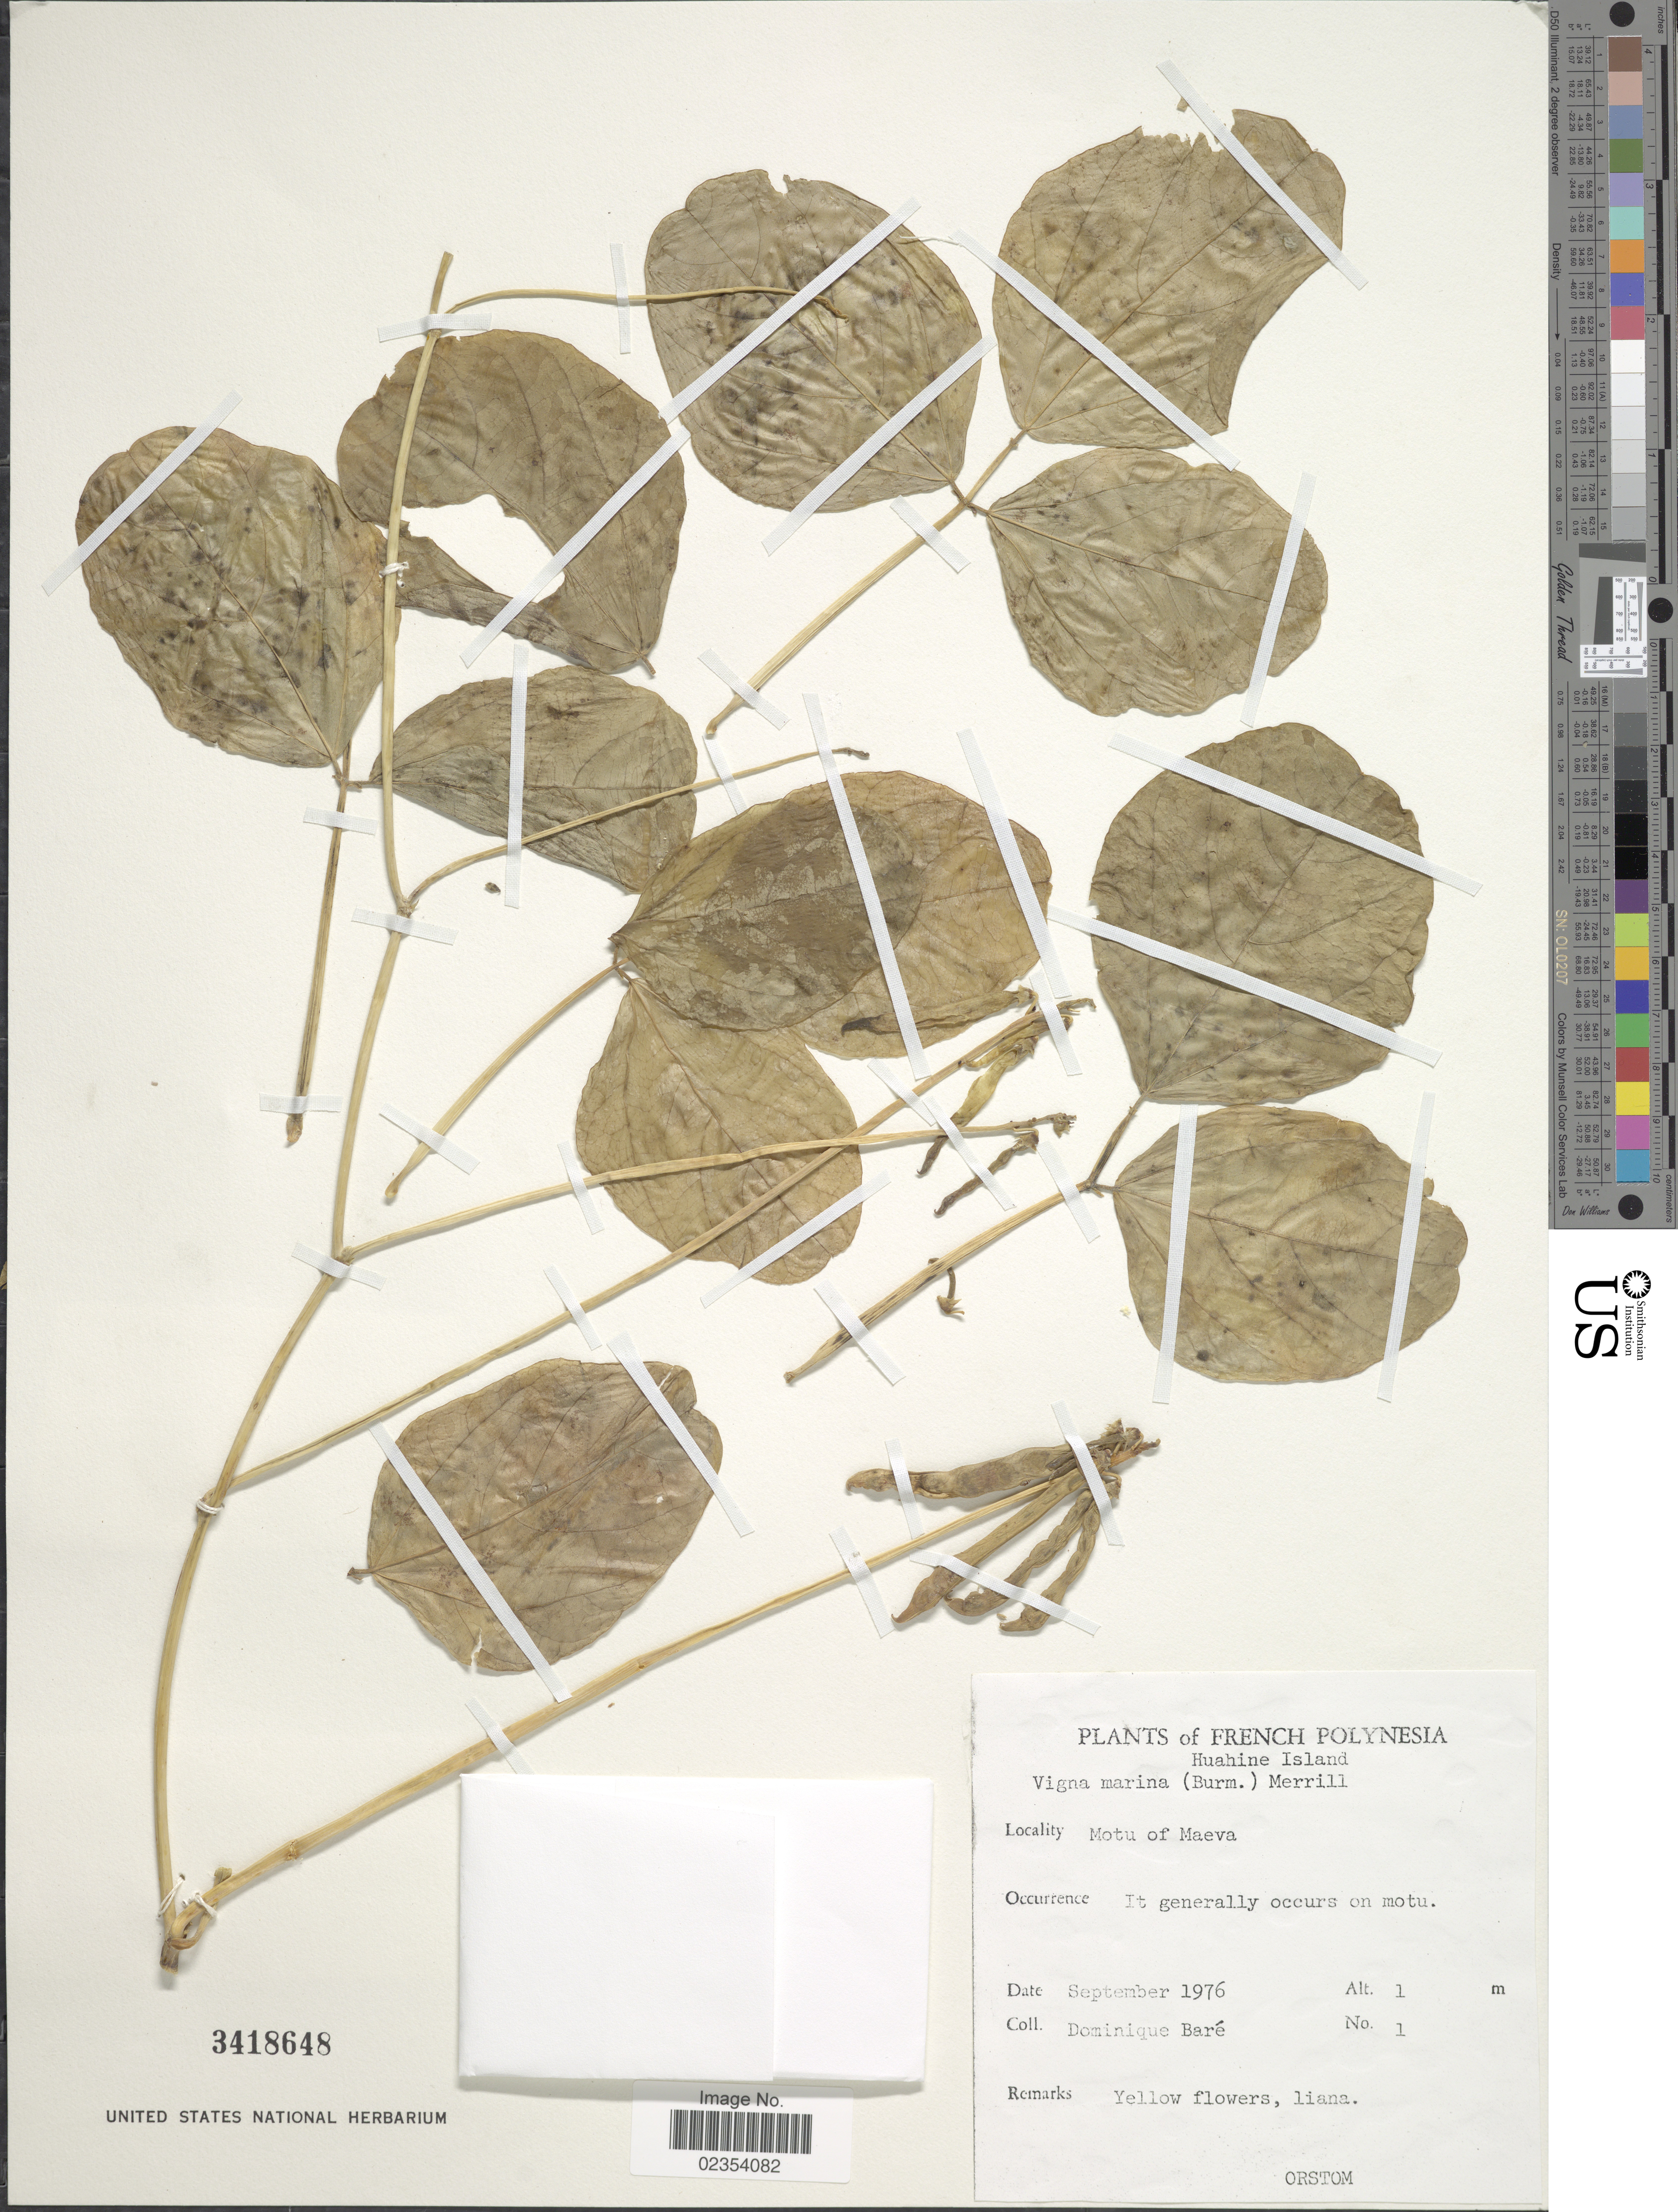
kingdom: Plantae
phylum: Tracheophyta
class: Magnoliopsida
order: Fabales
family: Fabaceae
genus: Vigna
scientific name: Vigna marina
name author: (Burm.) Merr.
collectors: D. Baré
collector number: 1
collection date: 1976-09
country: French Polynesia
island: Huahine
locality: Huahine Island. Motu of Maeva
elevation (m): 1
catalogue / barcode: US 3418648